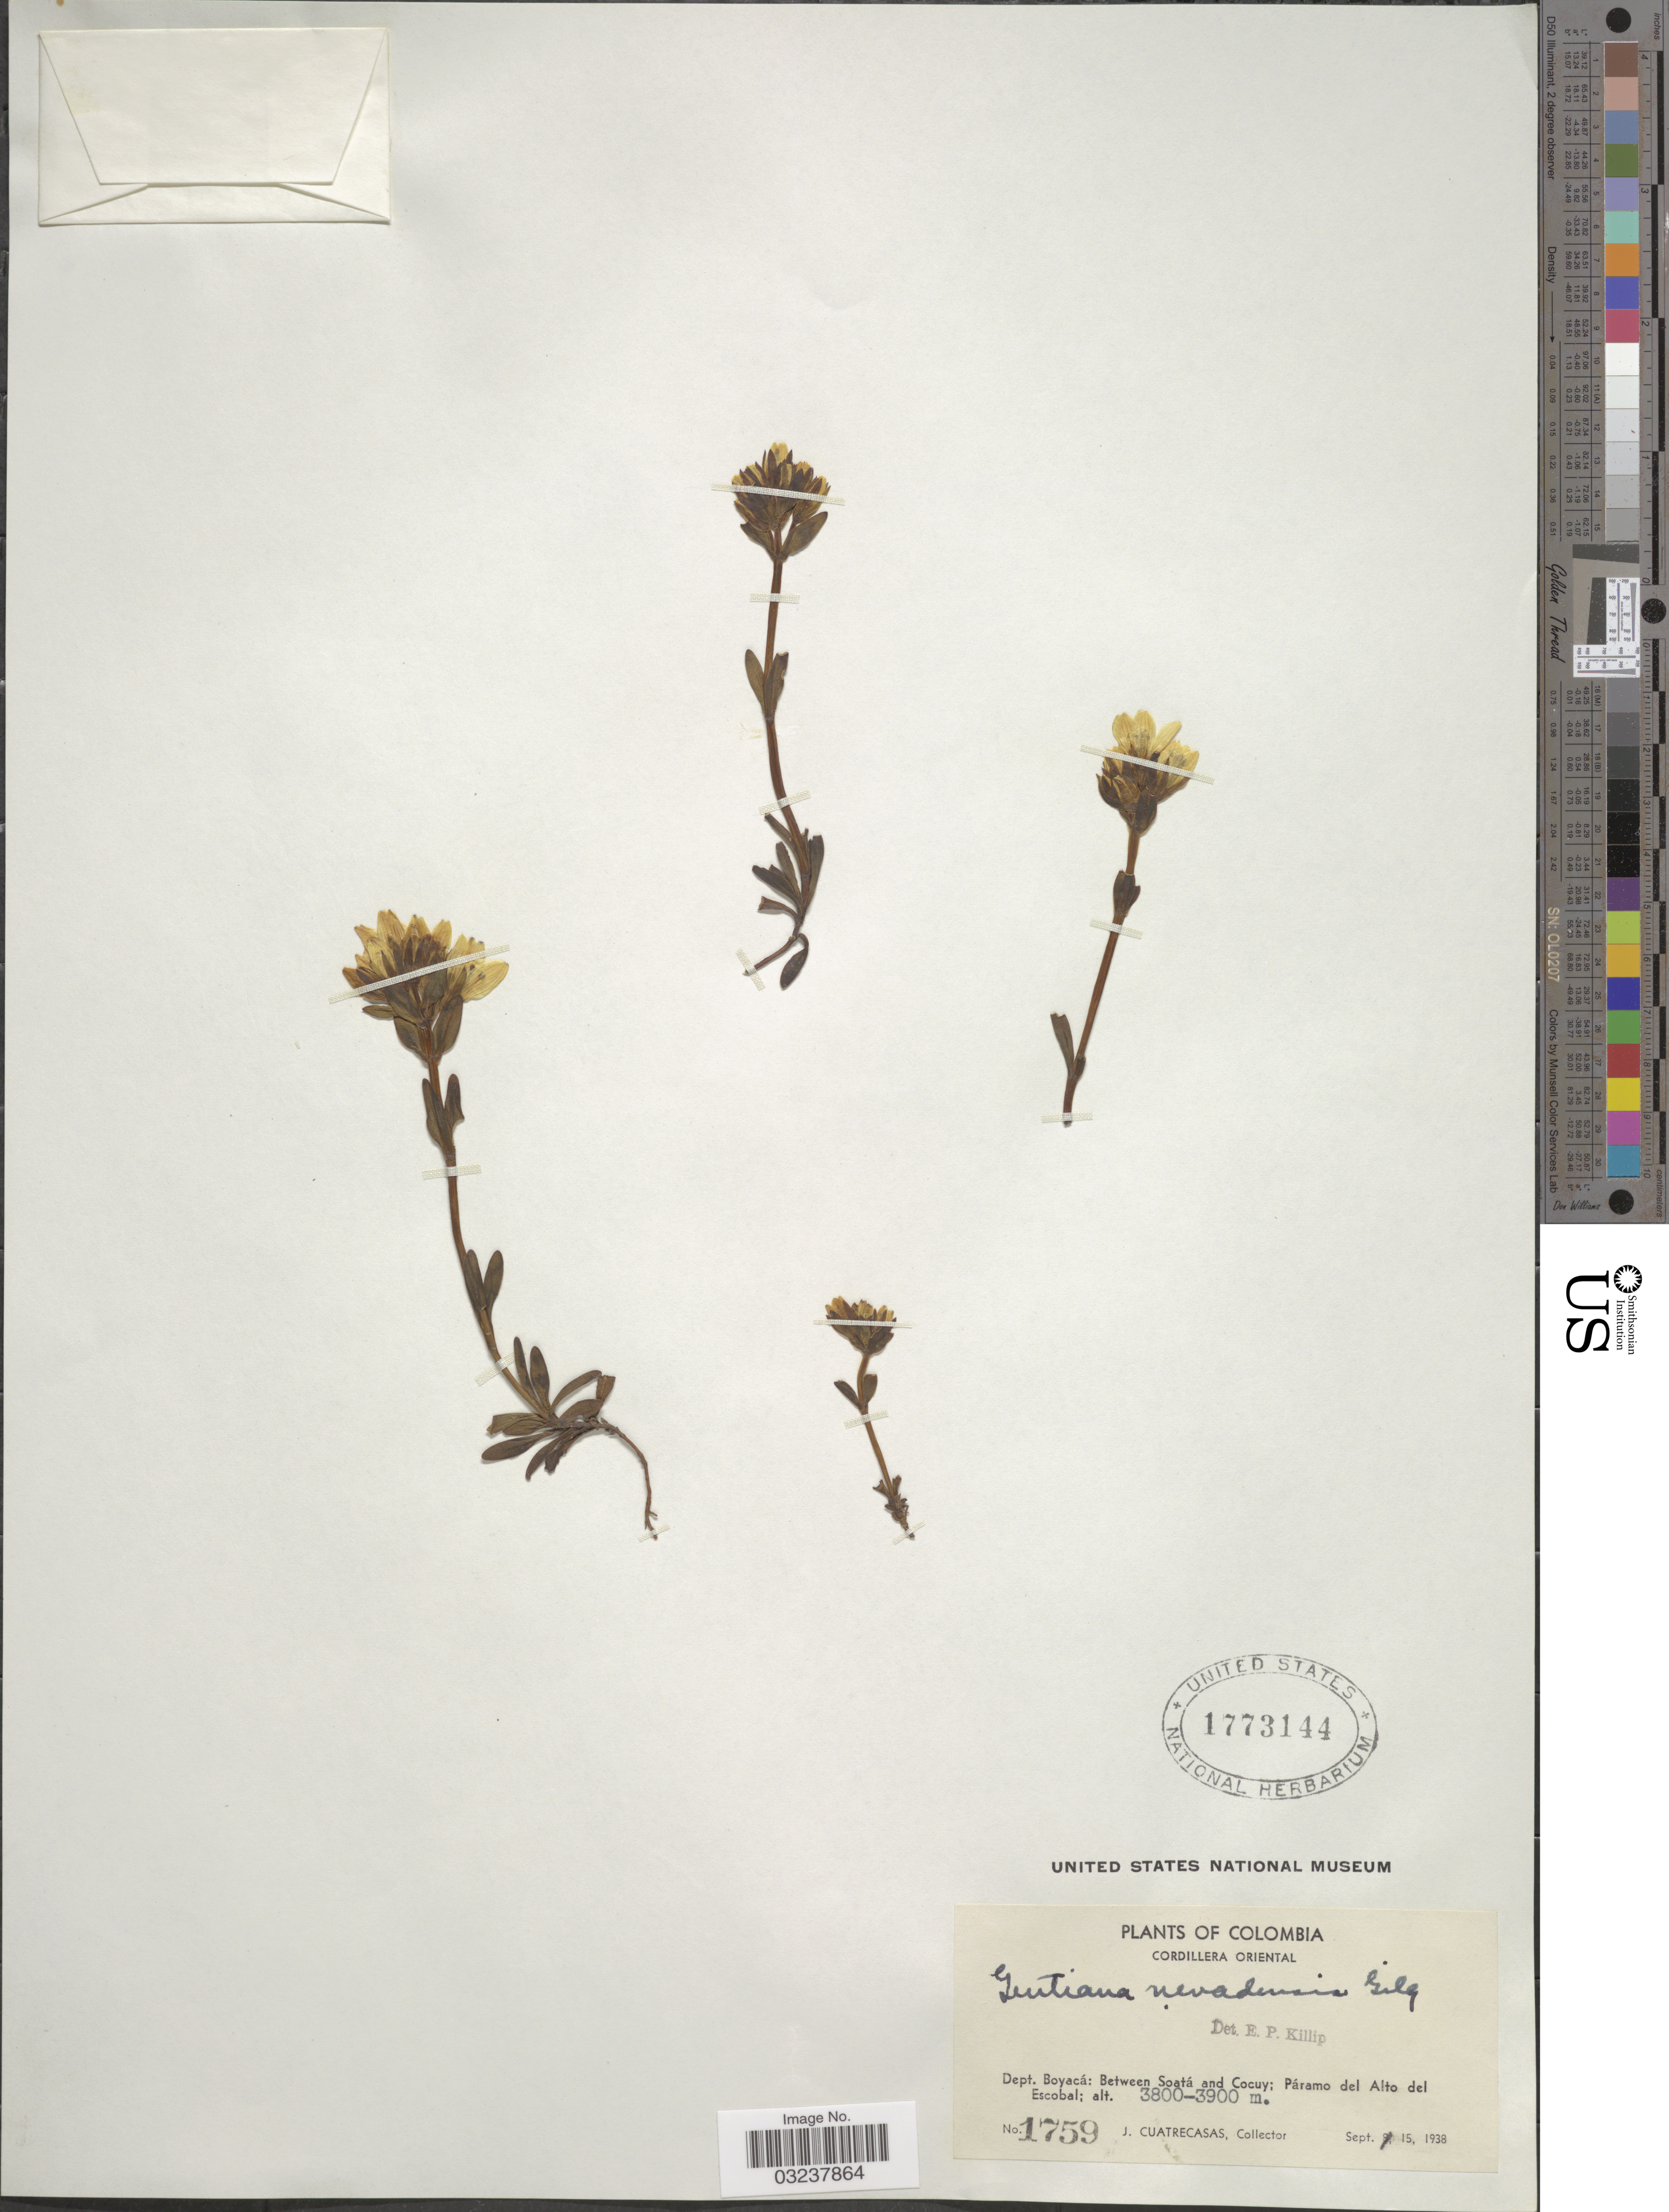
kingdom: Plantae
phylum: Tracheophyta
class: Magnoliopsida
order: Gentianales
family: Gentianaceae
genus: Gentianella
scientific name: Gentianella nevadensis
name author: (Gilg) Waever & Wüdenberg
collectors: J. Cuatrecasas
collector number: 1759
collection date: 1938-09-15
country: Colombia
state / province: Boyacá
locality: Cordillera Oriental, Dept. Boyacá: Between Soatá and Cocuy; Páramo del Alto del Escobal.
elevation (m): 3800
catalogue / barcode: US 1773144